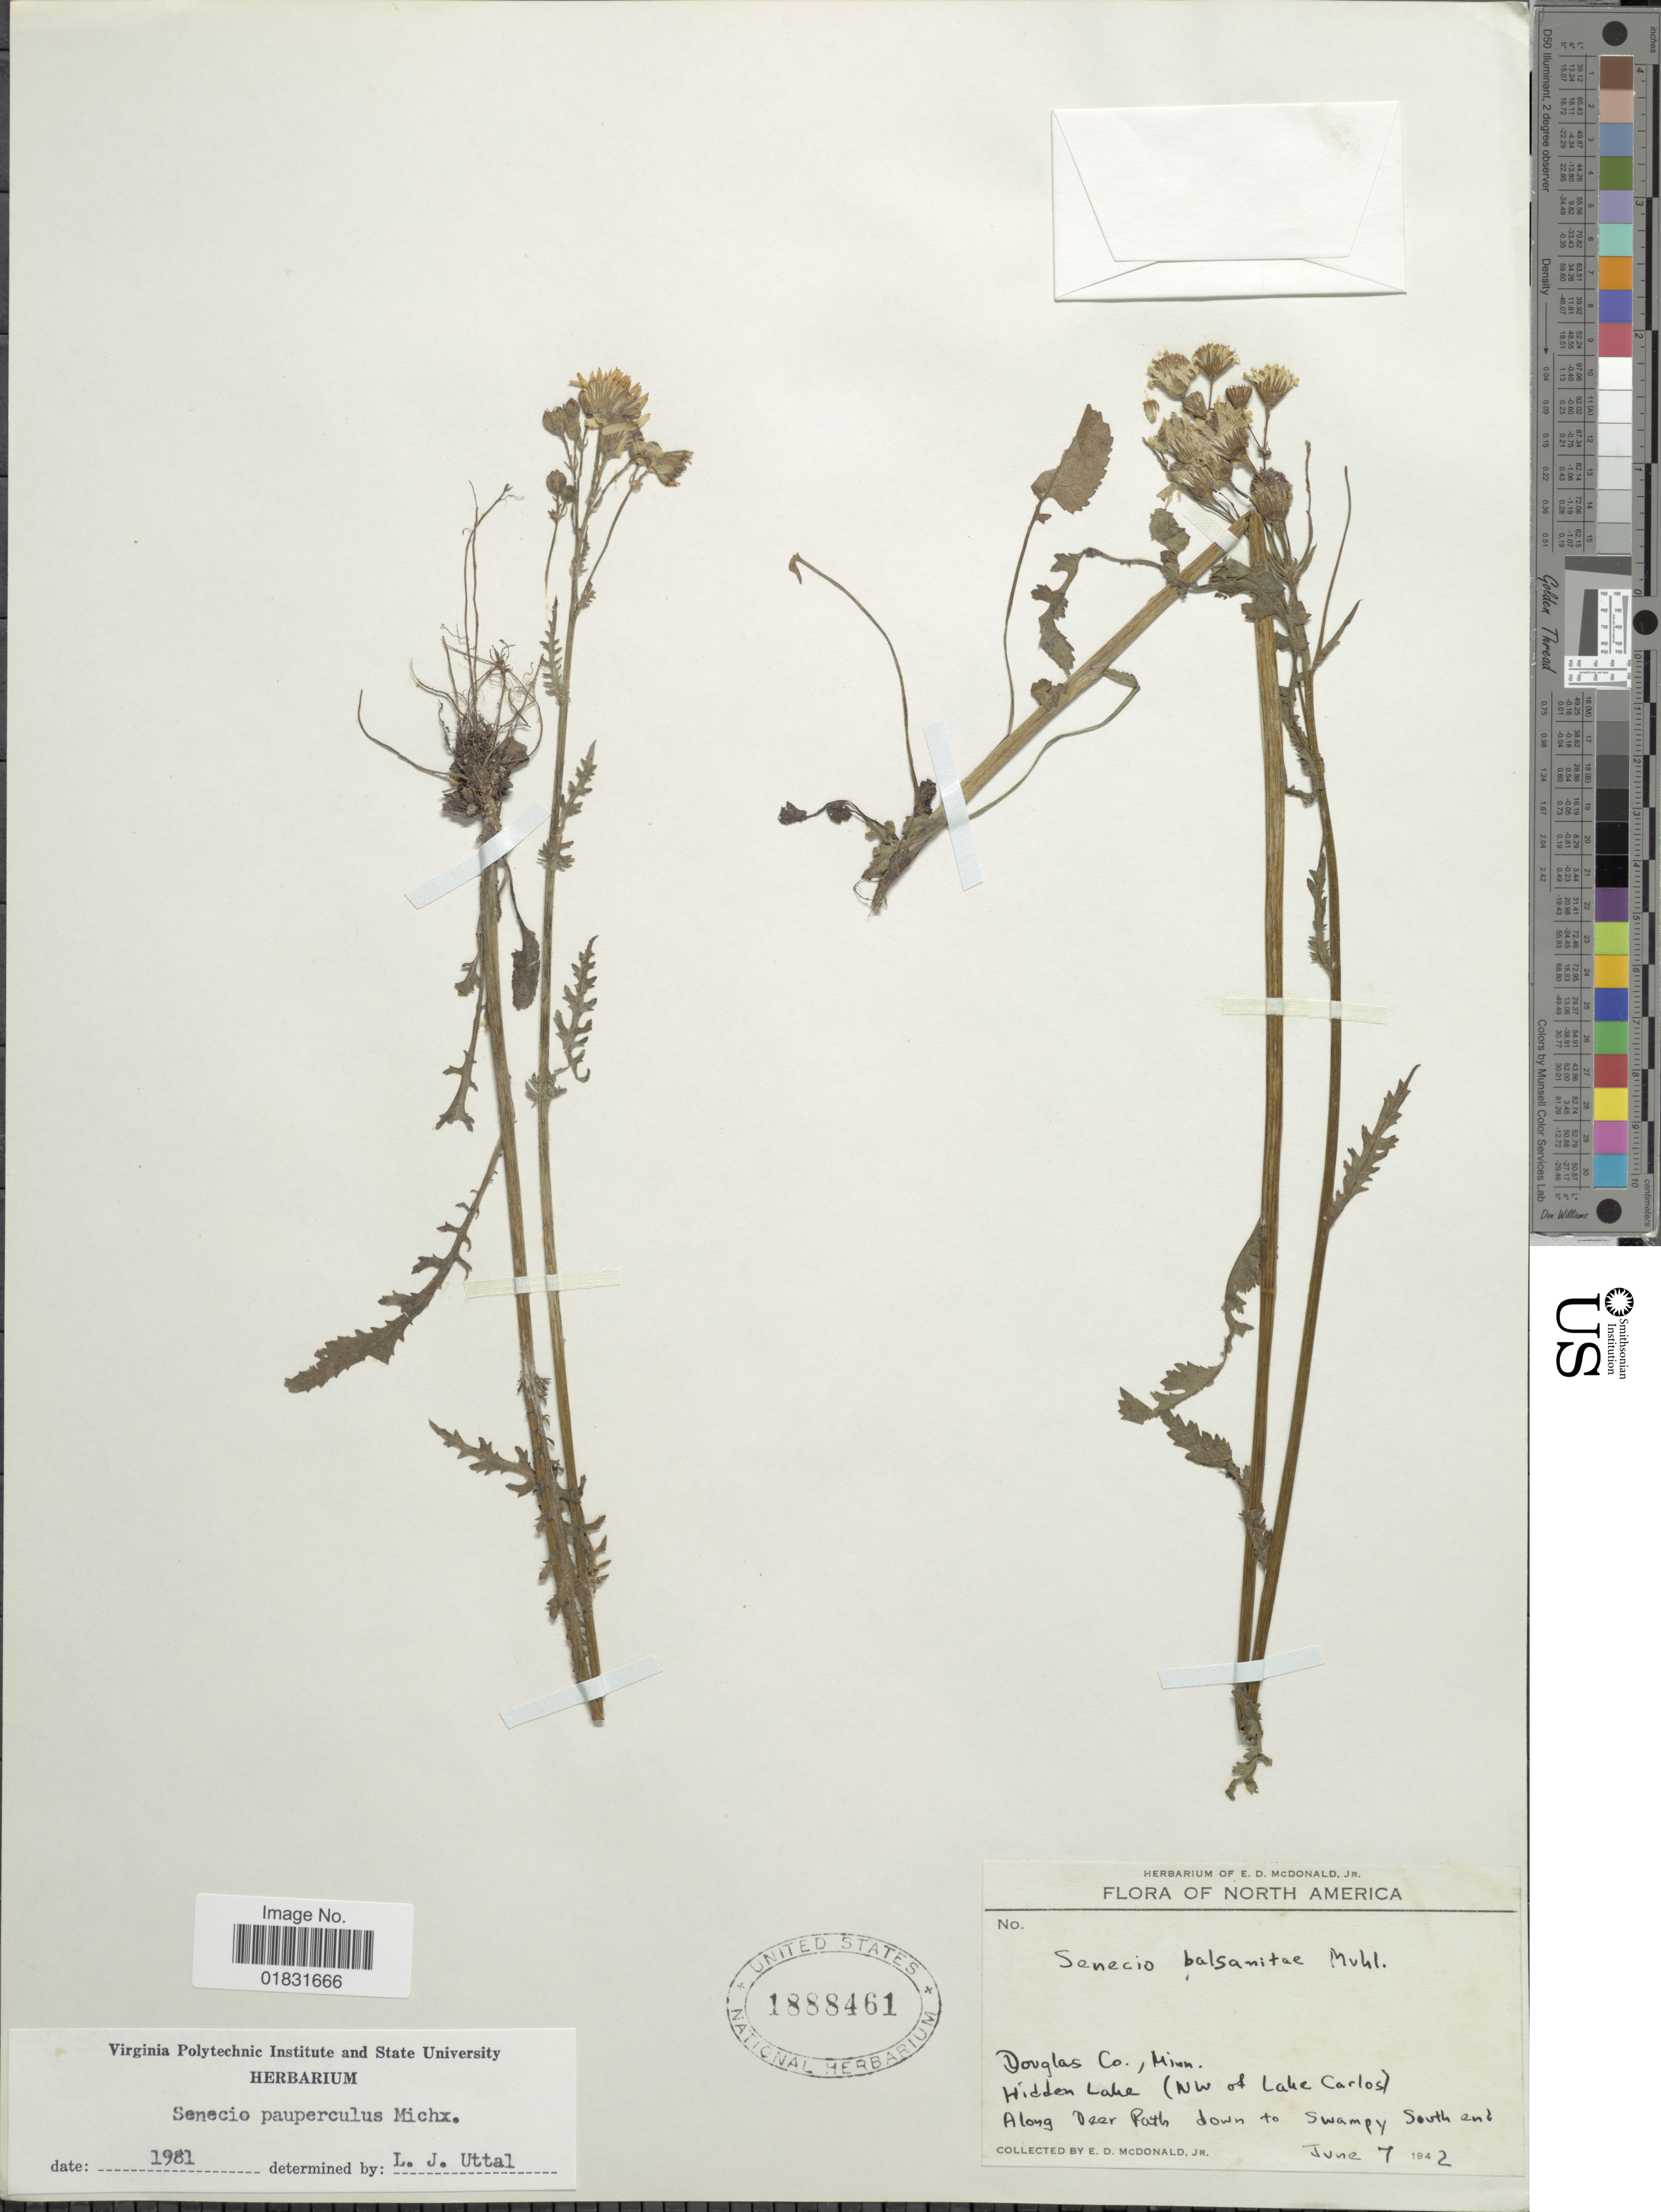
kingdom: Plantae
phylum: Tracheophyta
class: Magnoliopsida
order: Asterales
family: Asteraceae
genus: Packera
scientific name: Packera paupercula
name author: (Michx.) Á. Löve & D. Löve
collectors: E. D. McDonald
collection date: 1942-06-07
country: United States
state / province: Minnesota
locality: Douglas Co., Hidden Lake (NW of Lake Carlos) Along Deer Path to swampy south end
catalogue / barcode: US 1888461